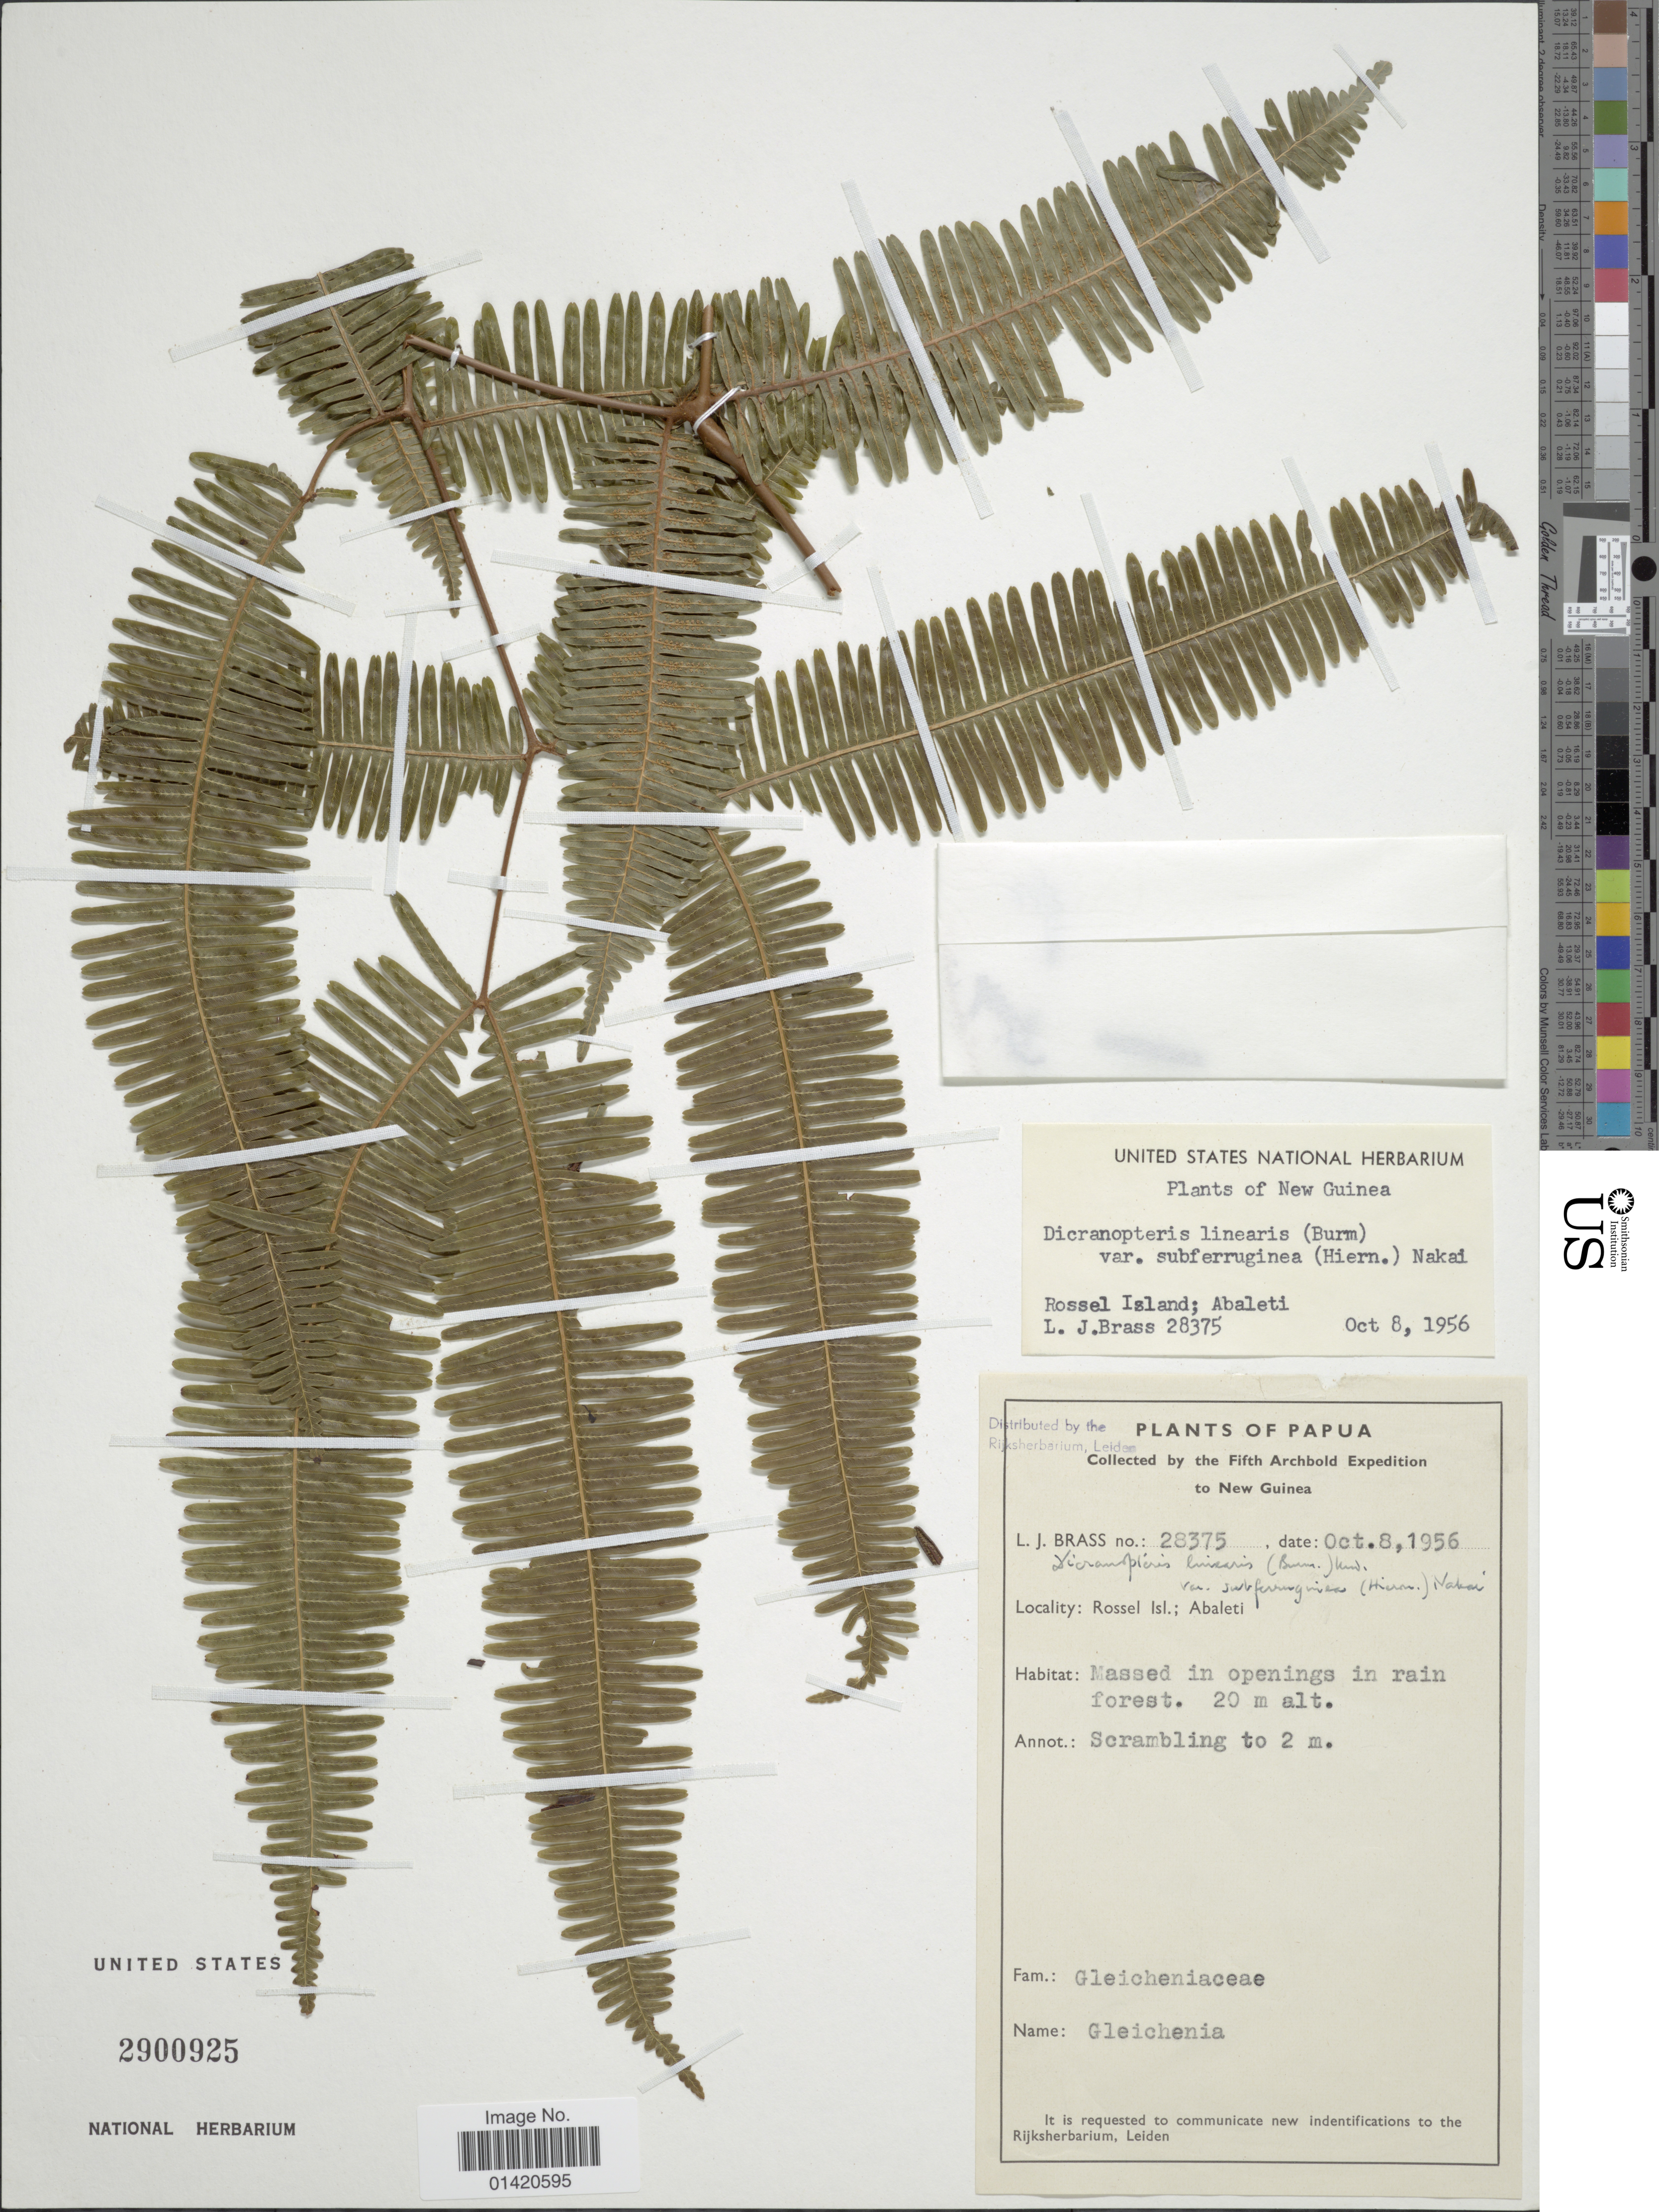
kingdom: Plantae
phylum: Tracheophyta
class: Polypodiopsida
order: Gleicheniales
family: Gleicheniaceae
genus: Dicranopteris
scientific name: Dicranopteris linearis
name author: (Burm. f.) Underw.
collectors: L. J. Brass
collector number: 28375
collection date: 1956-10-08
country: Papua New Guinea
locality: Rossel Isl; Abaleti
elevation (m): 20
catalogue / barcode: US 2900925